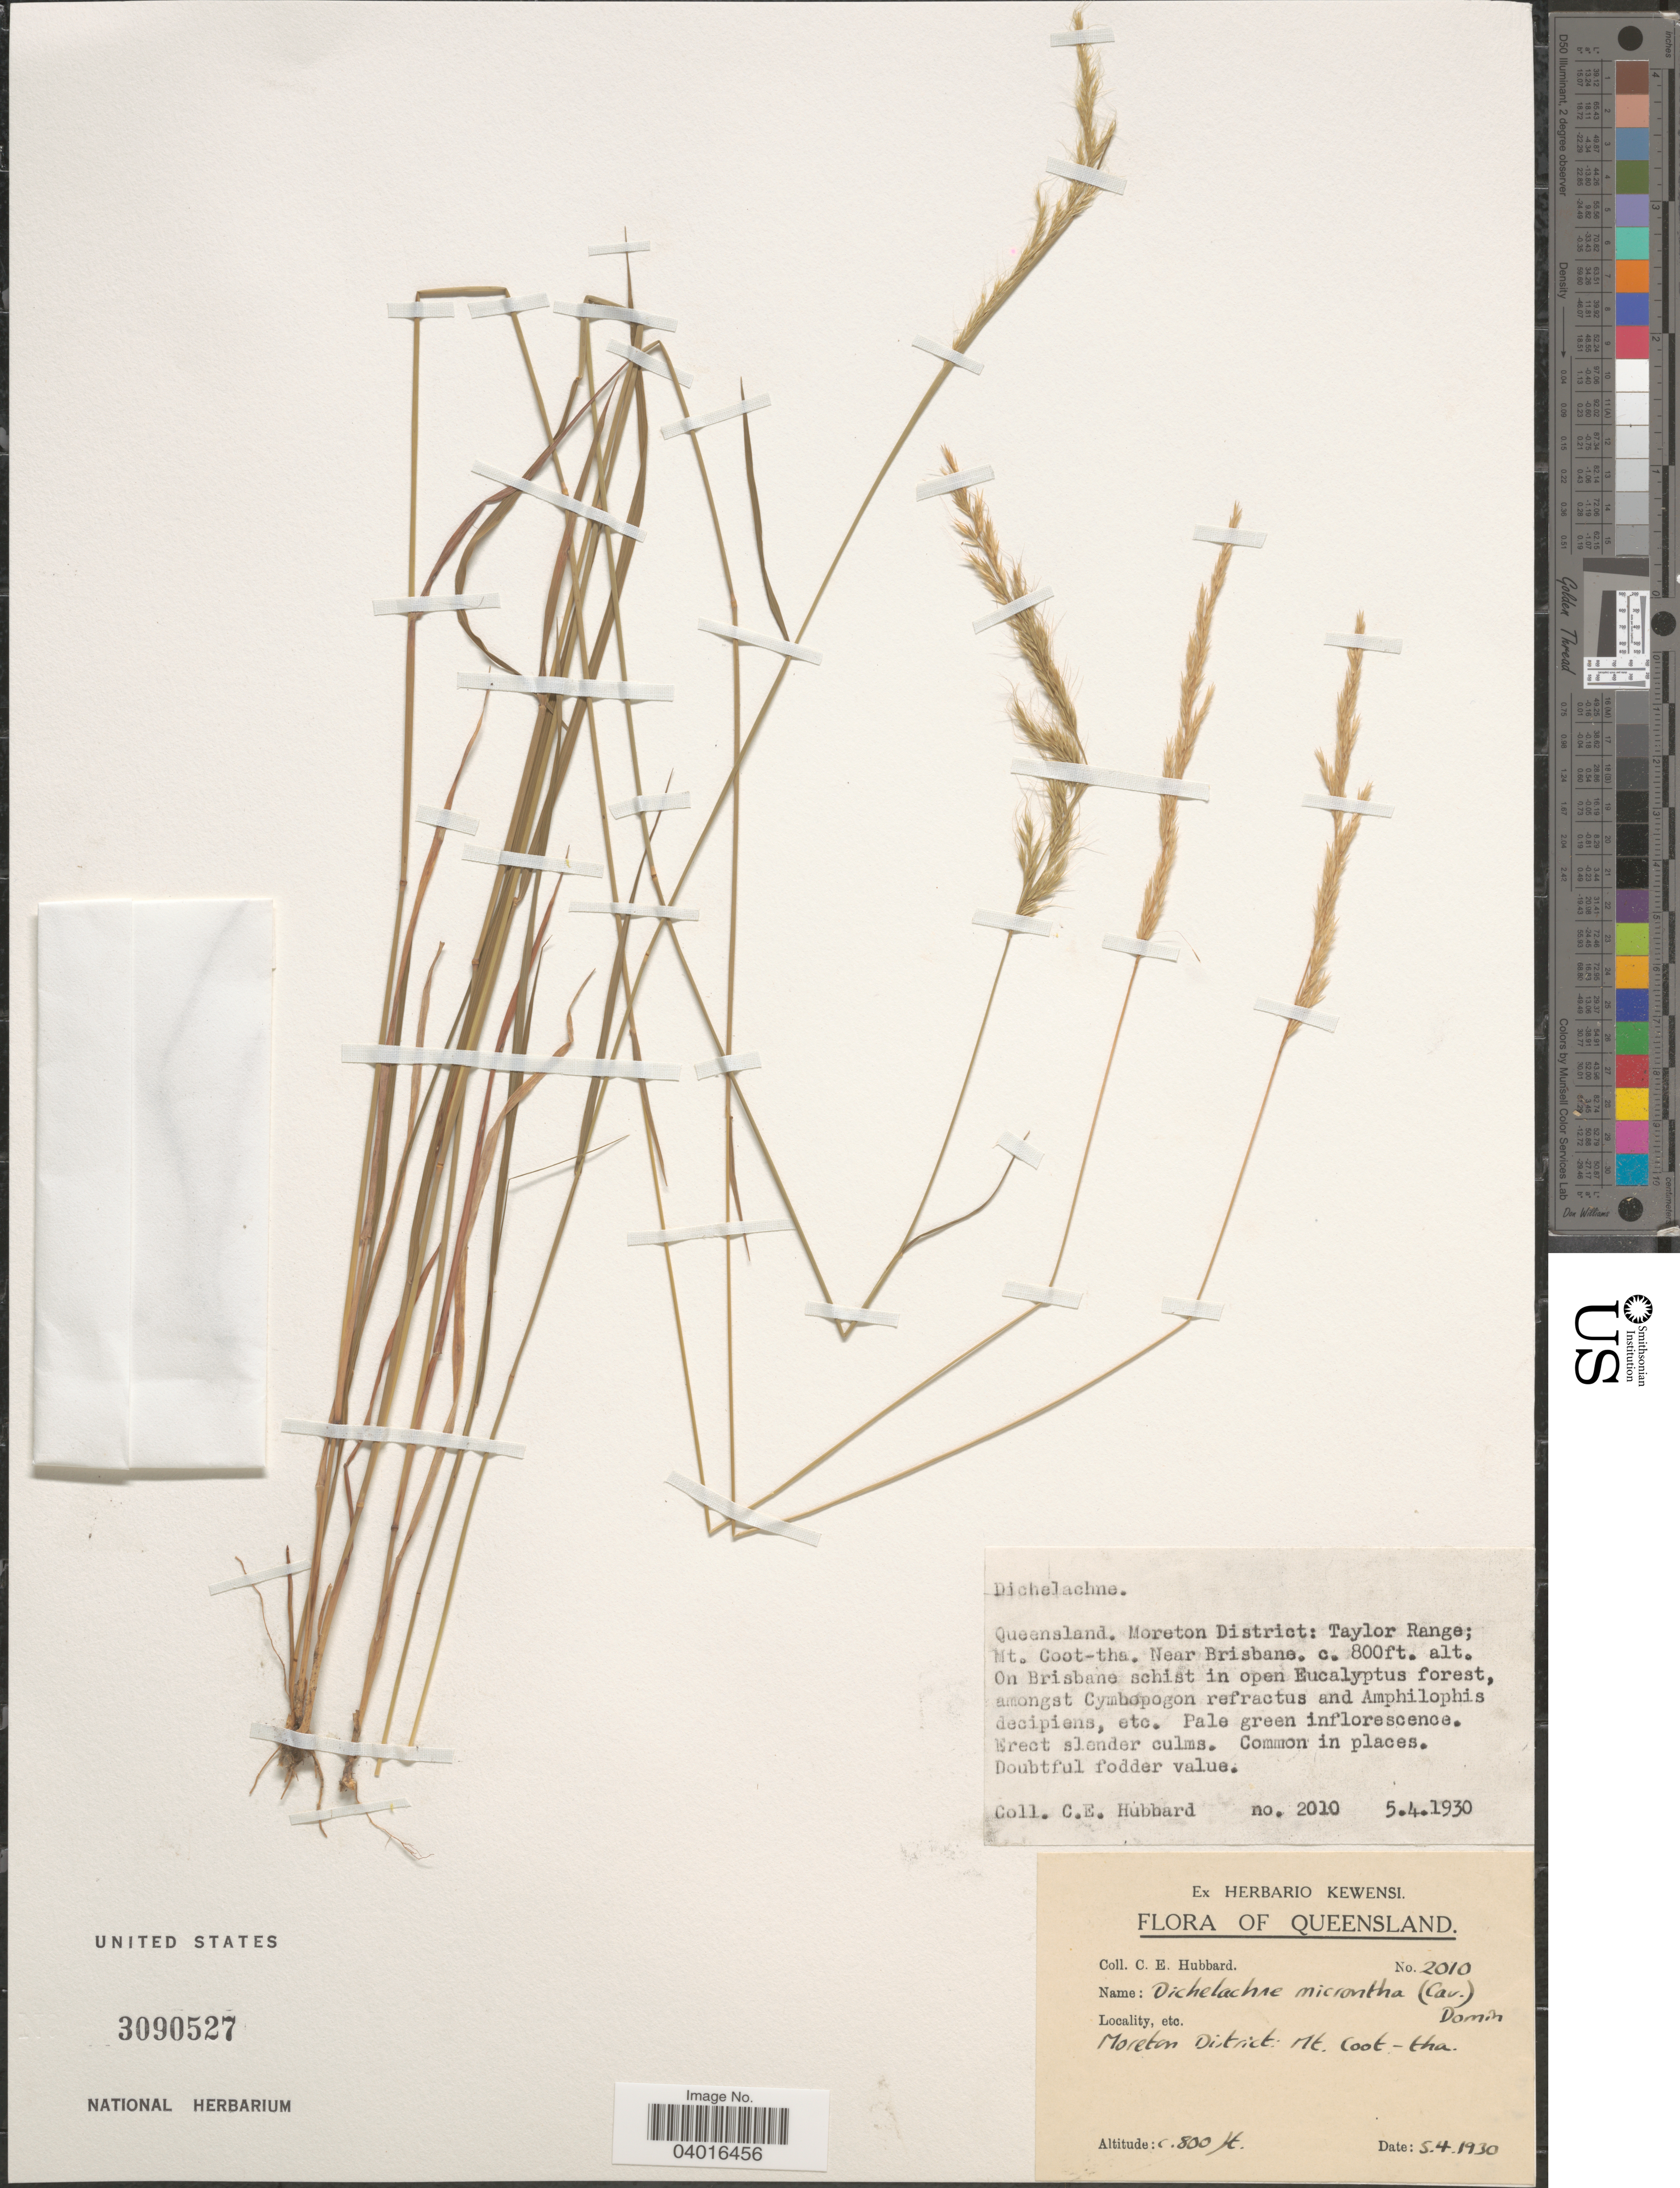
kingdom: Plantae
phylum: Tracheophyta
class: Liliopsida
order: Poales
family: Poaceae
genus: Dichelachne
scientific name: Dichelachne micrantha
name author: (Cav.) Domin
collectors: C. E. Hubbard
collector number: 2010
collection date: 1930-04-05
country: Australia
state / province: Queensland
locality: Moreton District: Taylor Range; Mt. Coot-tha. Near Brisbane.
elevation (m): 244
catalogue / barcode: US 3090527